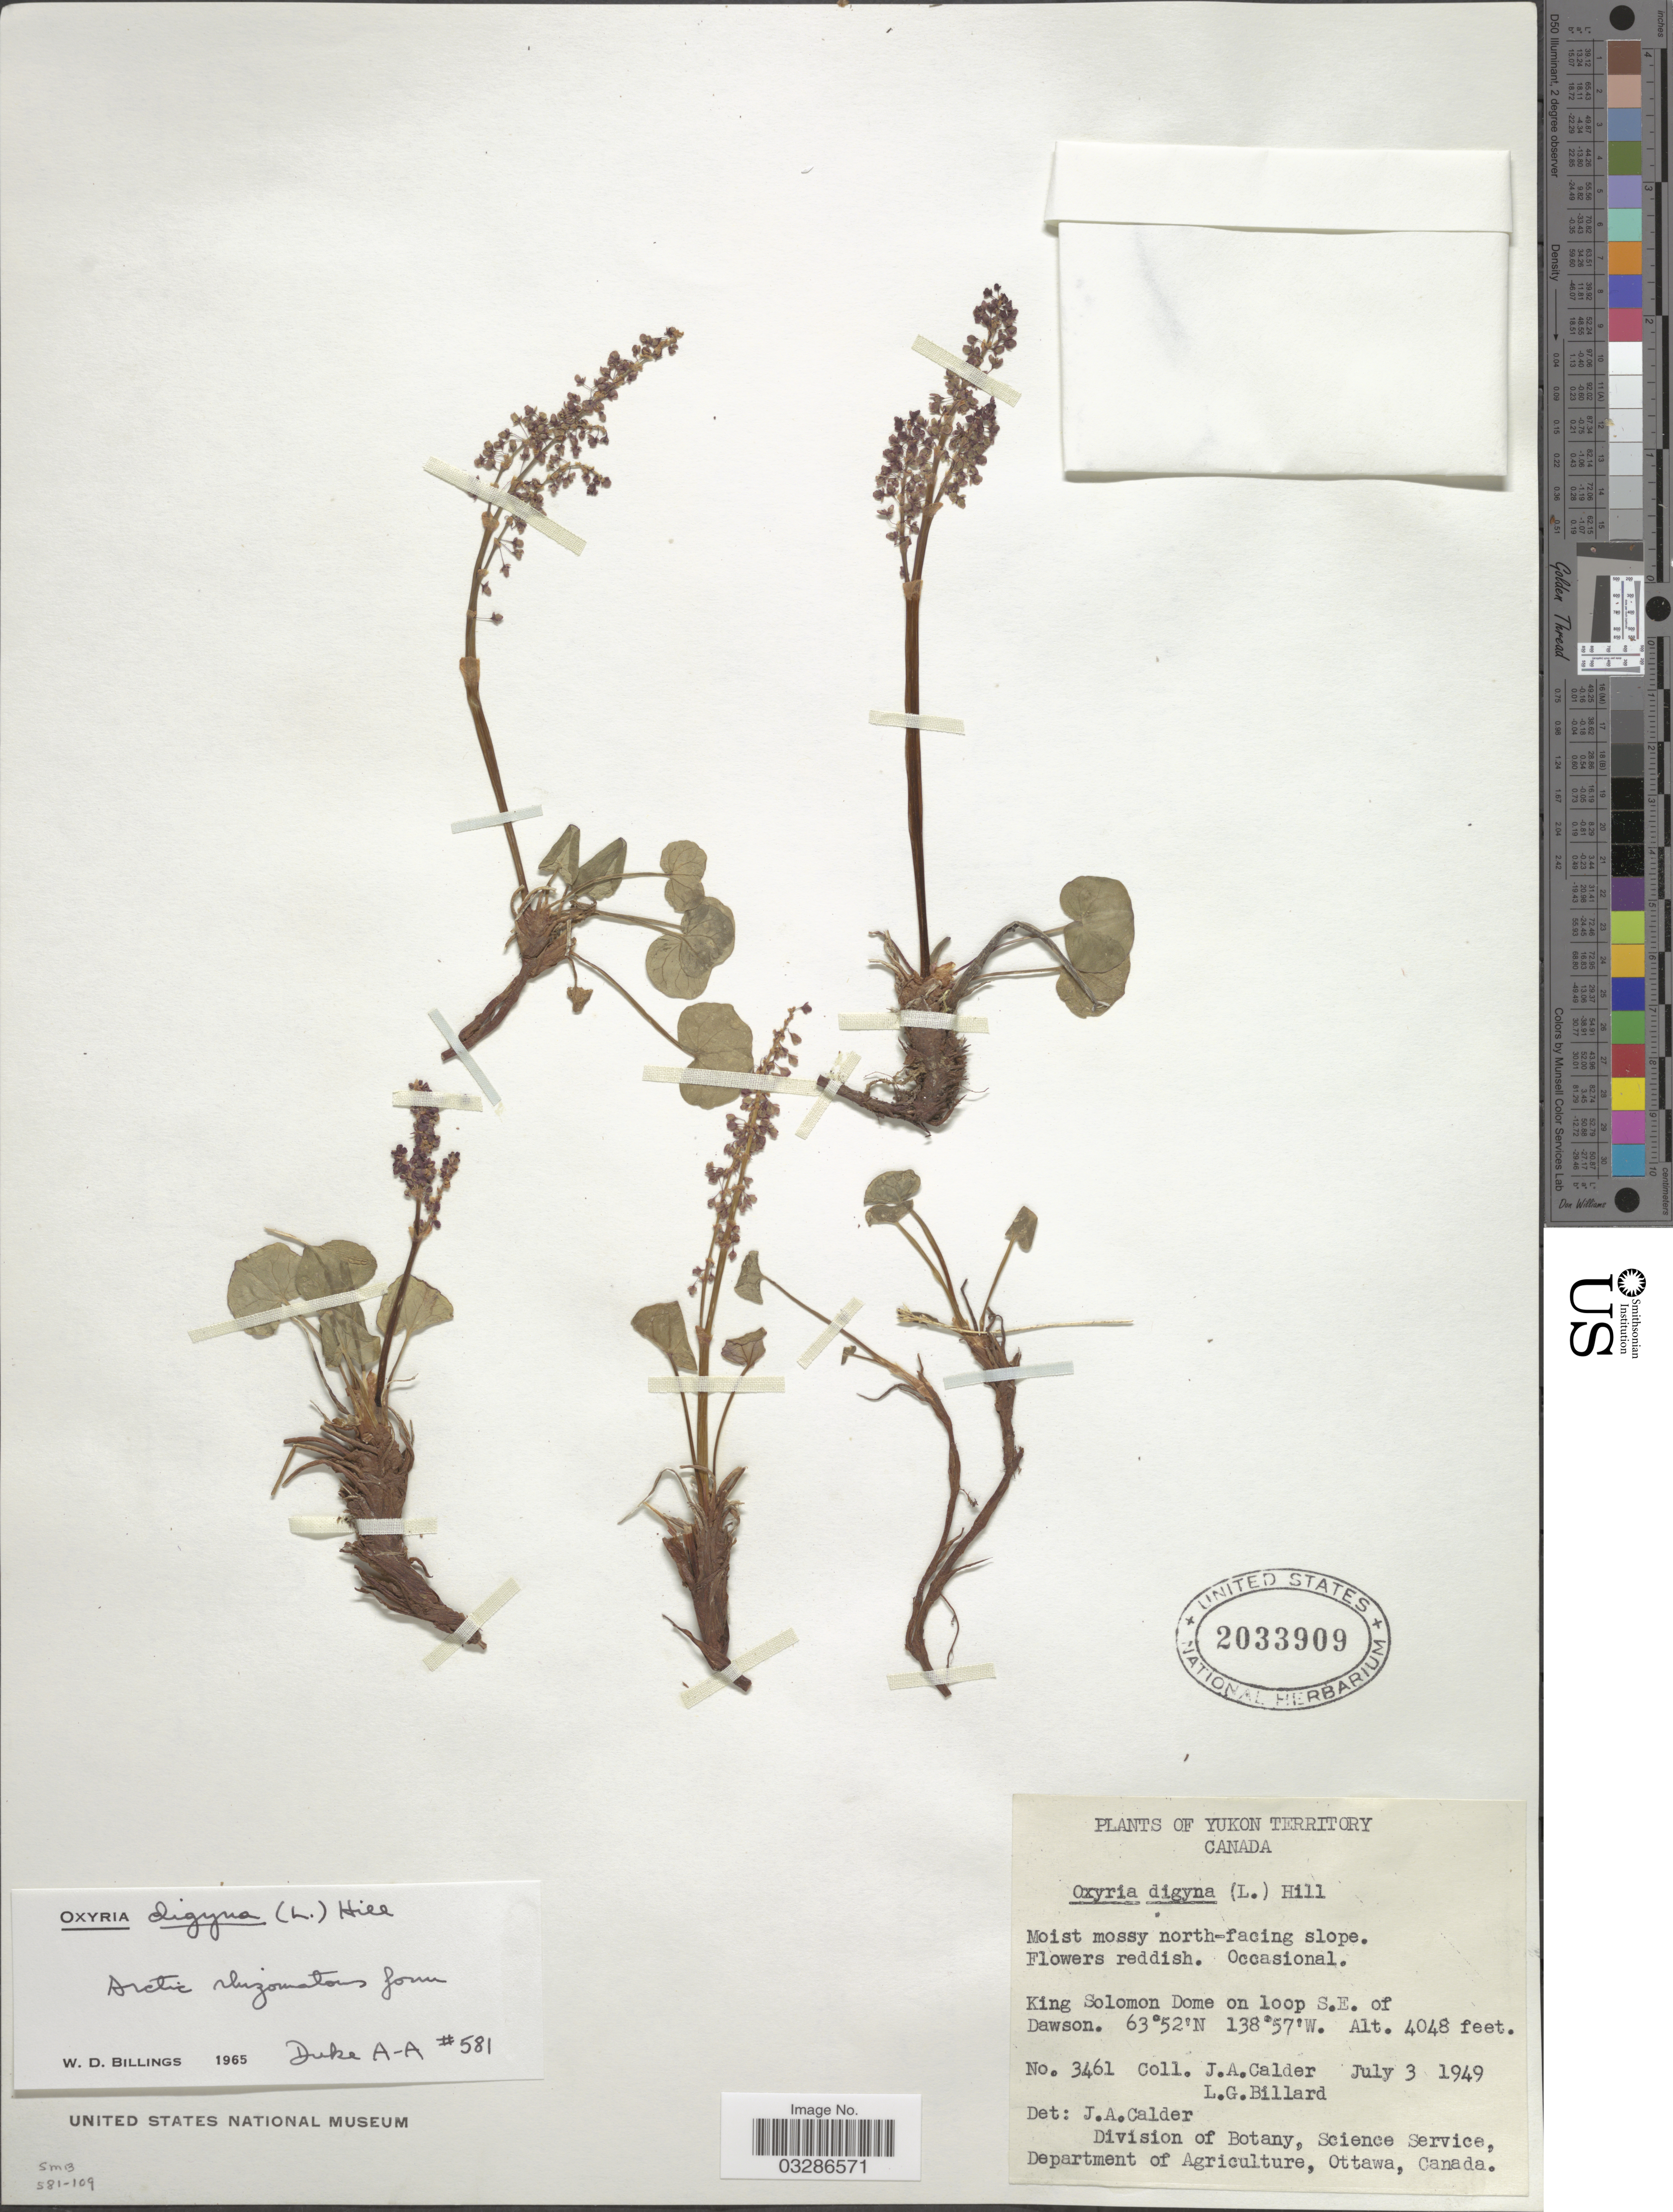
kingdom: Plantae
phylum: Tracheophyta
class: Magnoliopsida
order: Caryophyllales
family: Polygonaceae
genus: Oxyria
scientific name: Oxyria digyna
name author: (L.) Hill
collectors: J. A. Calder & L. Billard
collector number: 3461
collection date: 1949-07-03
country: Canada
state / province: Yukon Territory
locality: King Solomon Dome on loop S.E. of Dawson.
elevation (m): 1234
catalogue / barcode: US 2033909